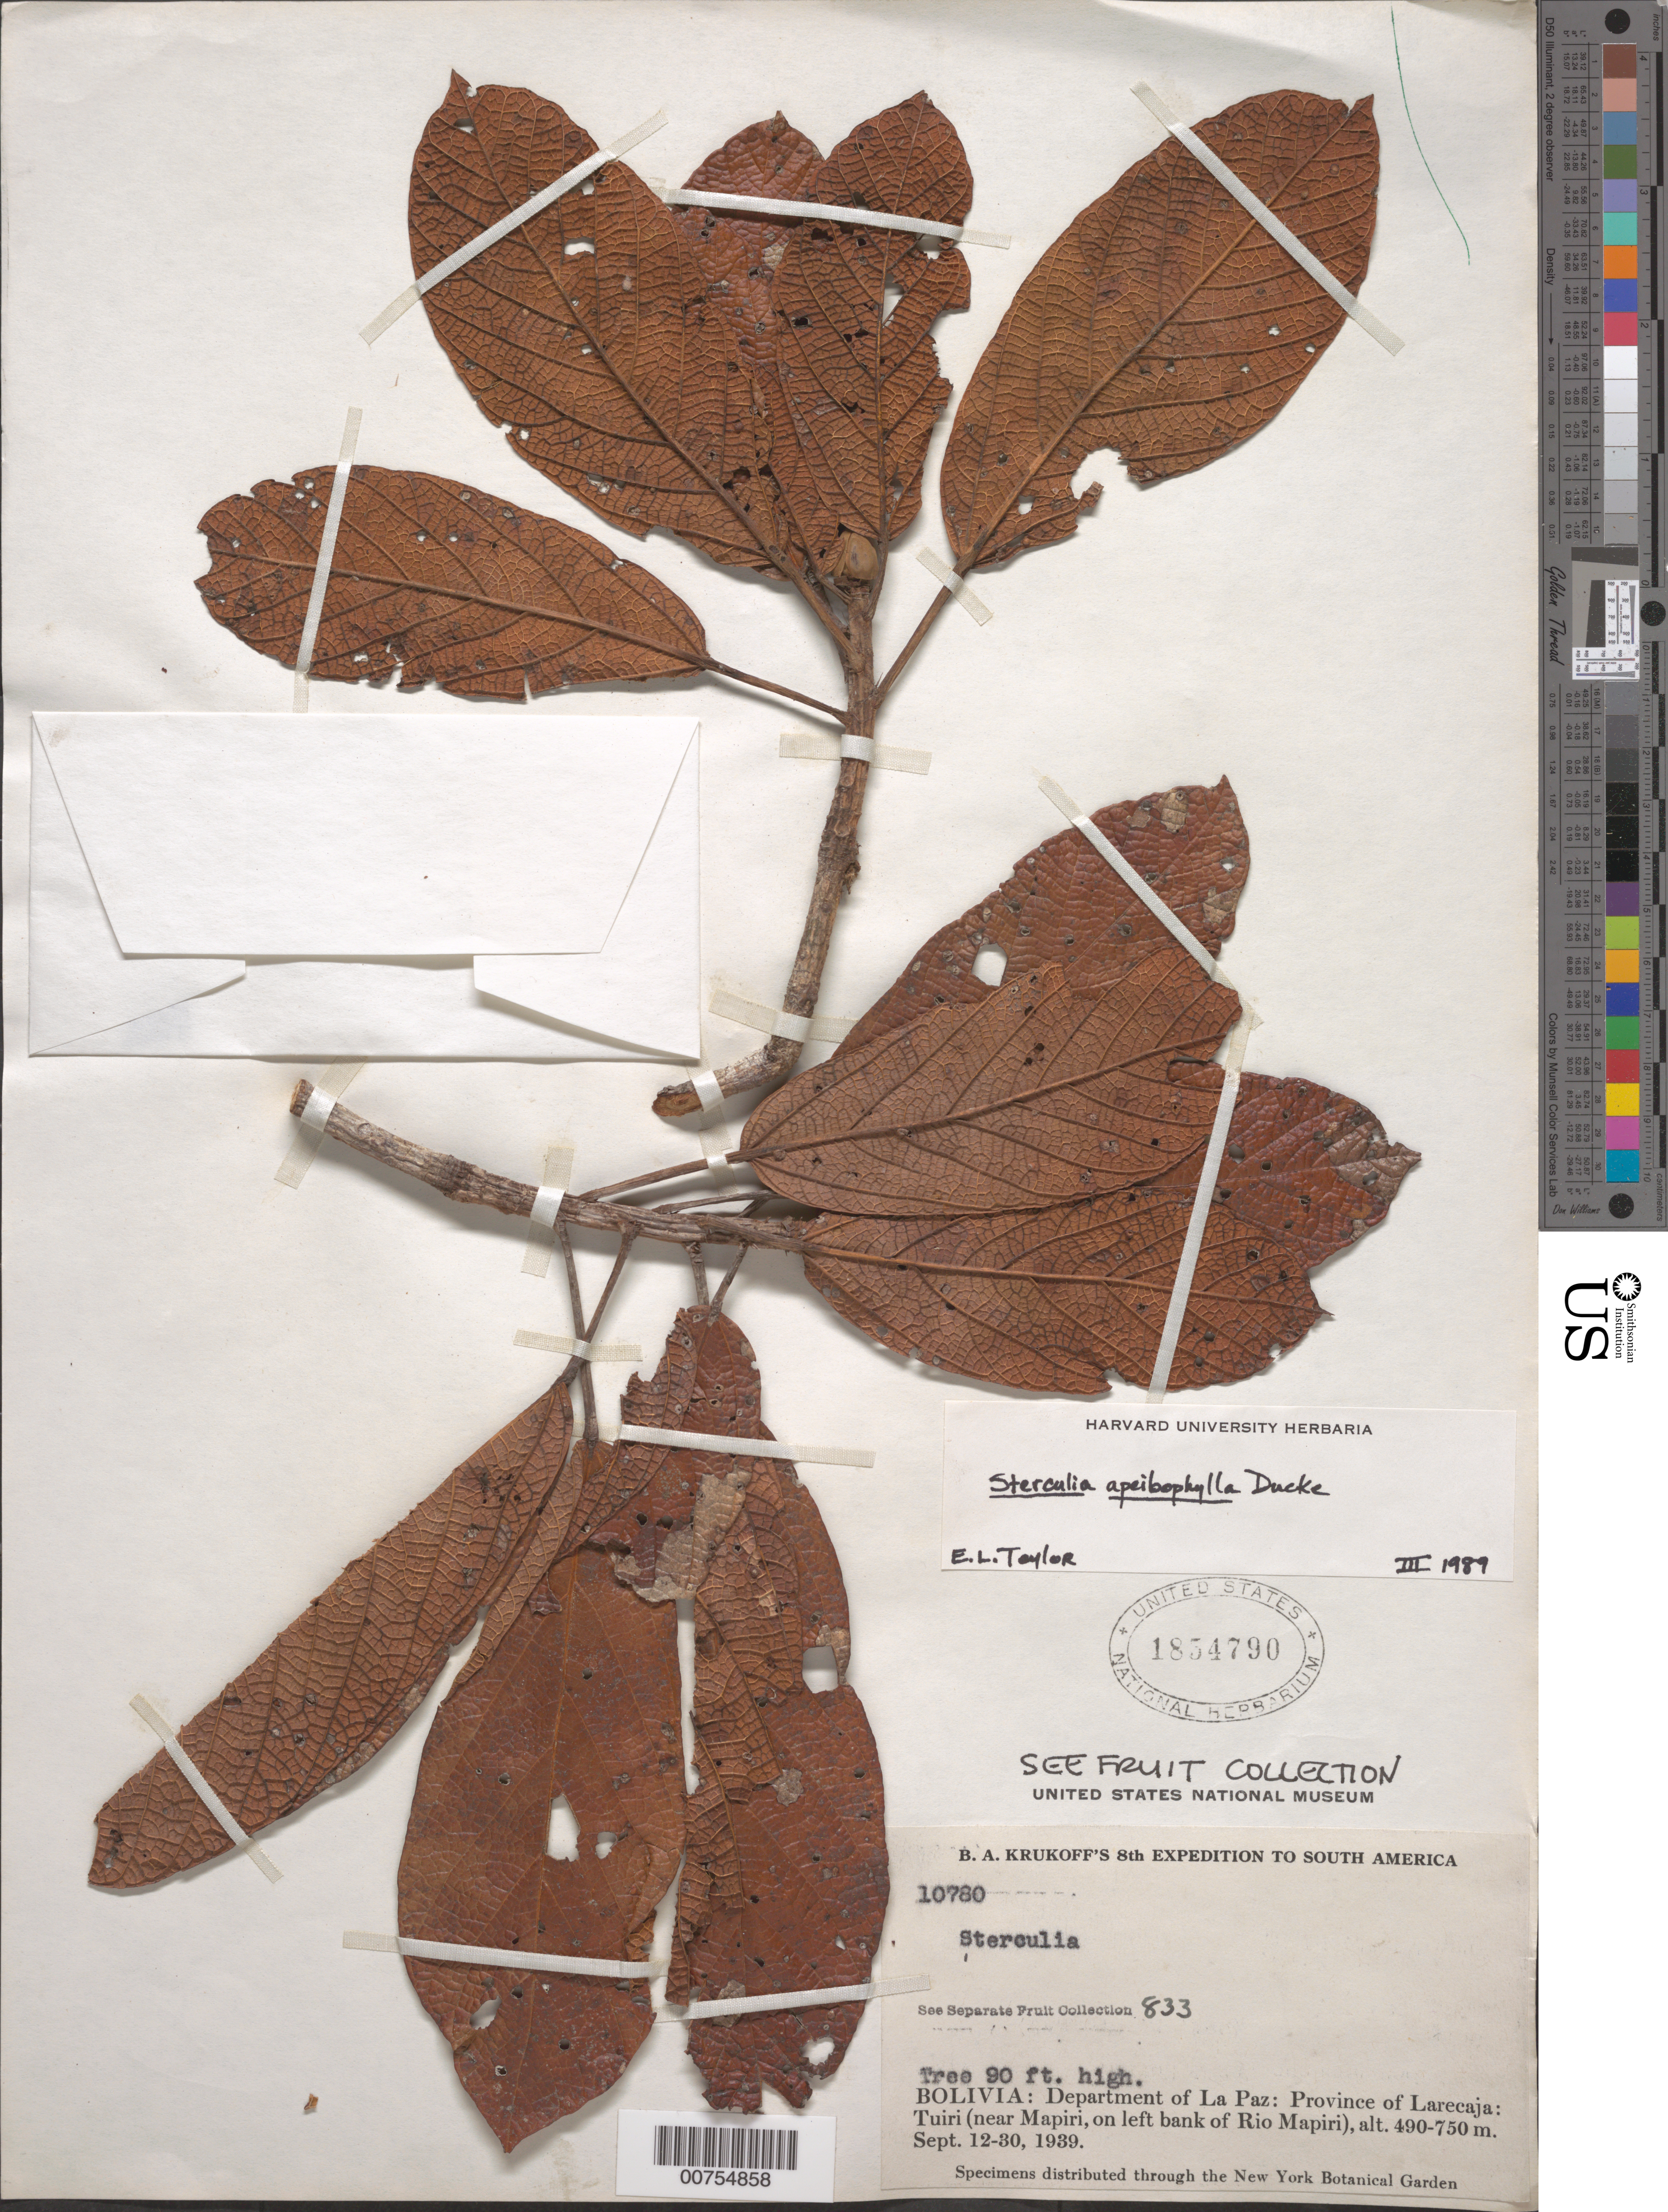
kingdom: Plantae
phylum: Tracheophyta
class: Magnoliopsida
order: Malvales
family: Malvaceae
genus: Sterculia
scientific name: Sterculia apeibophylla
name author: Ducke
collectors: B. A. Krukoff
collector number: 10780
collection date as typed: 12 Sep 1939 to 30 Sep 1939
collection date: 1939-09-12/1939-09-30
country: Bolivia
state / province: La Paz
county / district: Larecaja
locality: Tuiri (near Mapiri, on left bank of Rio Mapiri).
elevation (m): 490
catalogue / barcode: US 1854790